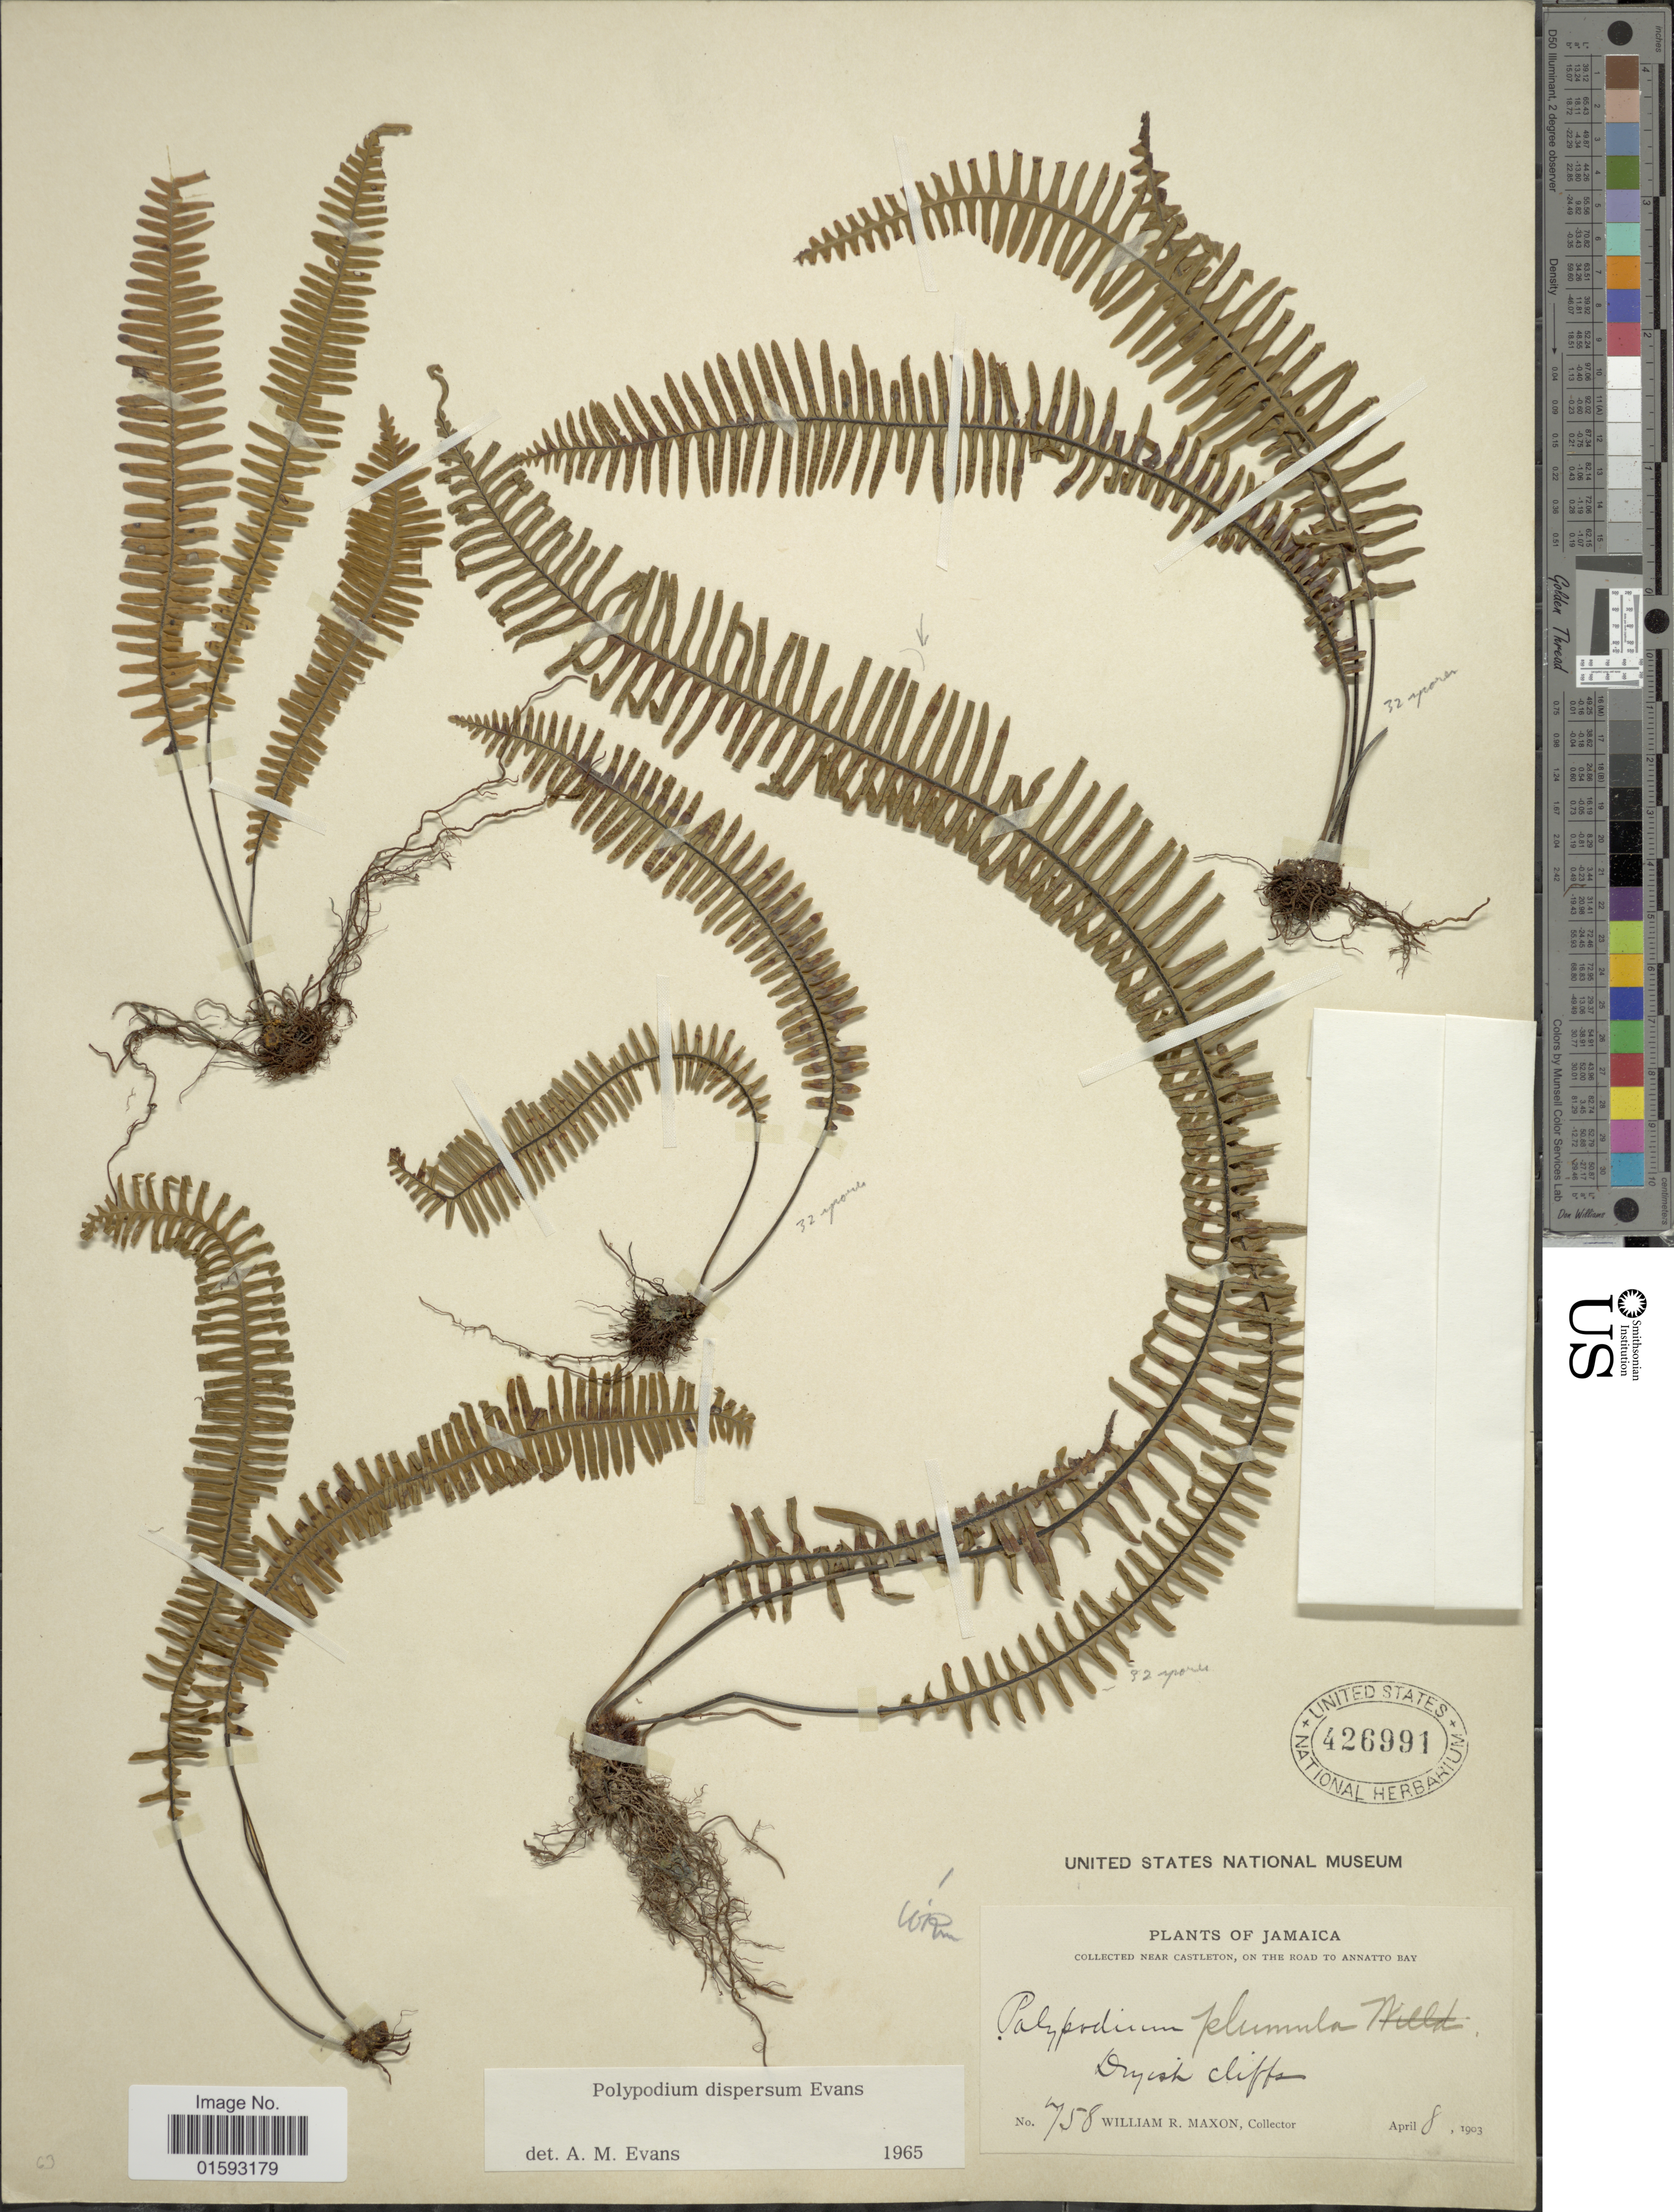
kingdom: Plantae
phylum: Tracheophyta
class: Polypodiopsida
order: Polypodiales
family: Polypodiaceae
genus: Pecluma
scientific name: Pecluma dispersa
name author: (A.M. Evans) M.G. Price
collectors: W. R. Maxon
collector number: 758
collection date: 1903-04-08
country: Jamaica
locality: Near Castleton, on the road to Annatto Bay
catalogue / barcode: US 426991